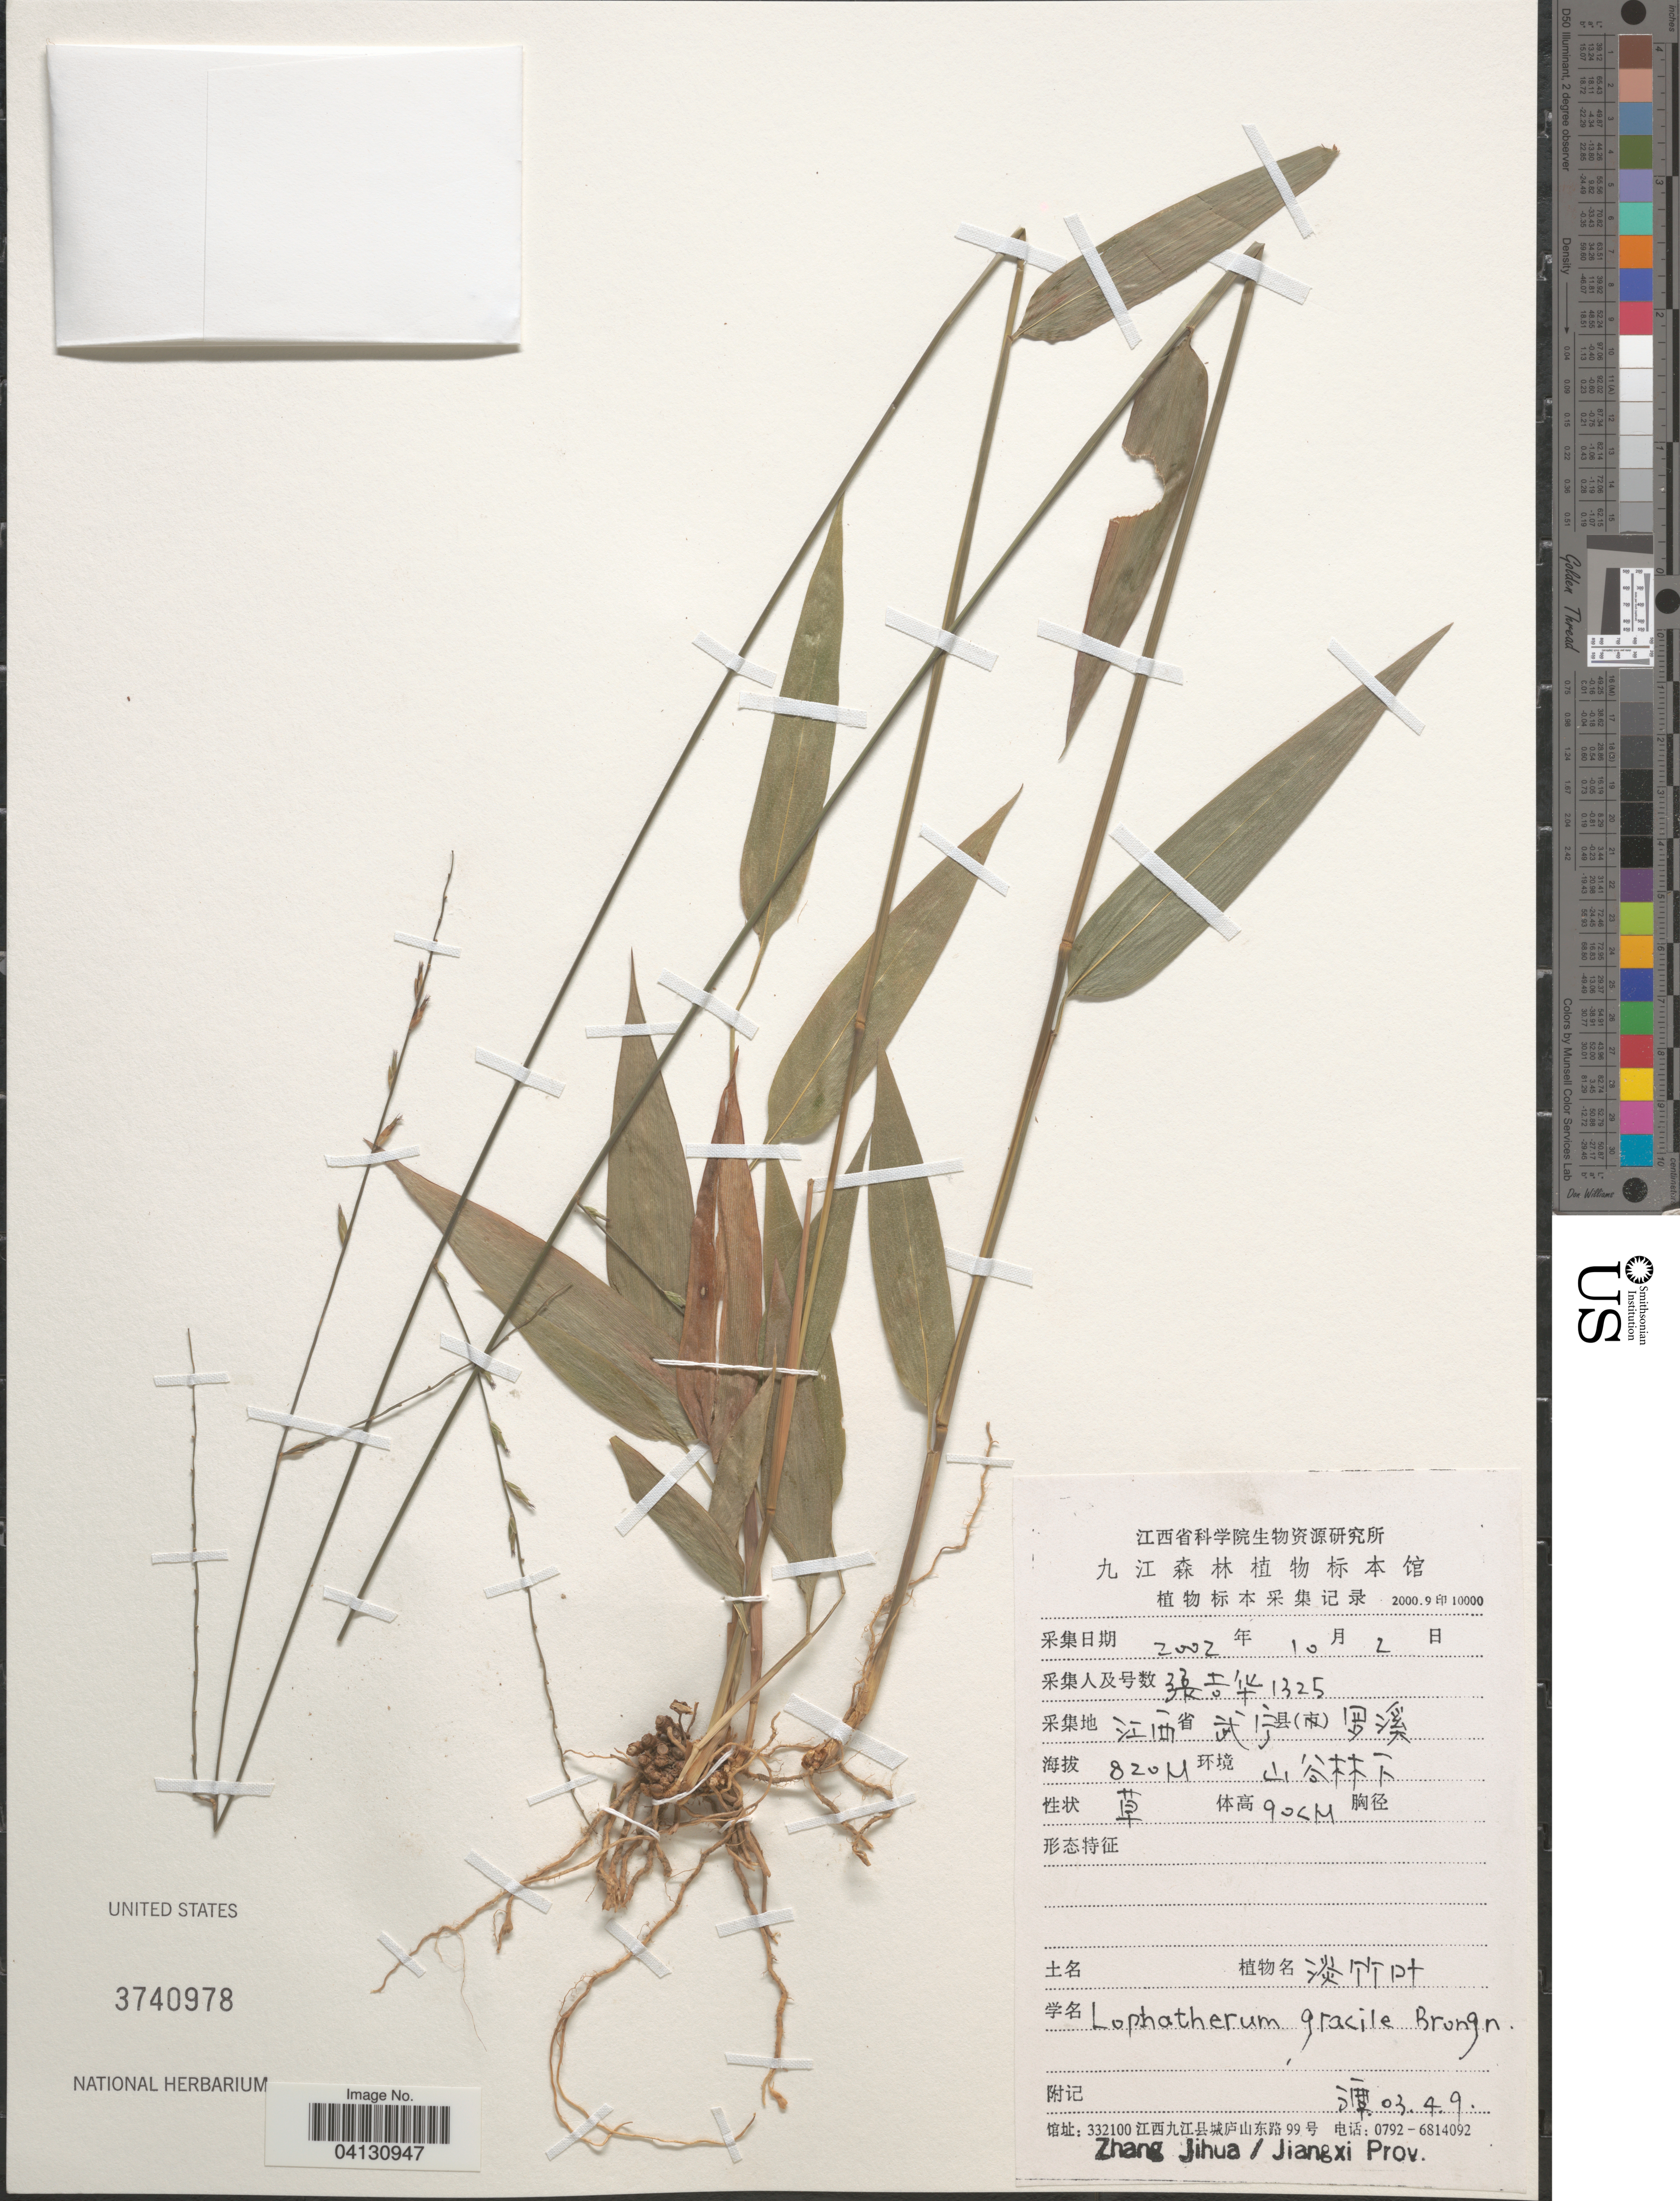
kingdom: Plantae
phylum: Tracheophyta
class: Liliopsida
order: Poales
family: Poaceae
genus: Lophatherum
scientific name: Lophatherum gracile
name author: Brongn.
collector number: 1325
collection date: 2002-10-02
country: China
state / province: Jiangxi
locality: X. Zhang Jihua.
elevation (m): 820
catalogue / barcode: US 3740978